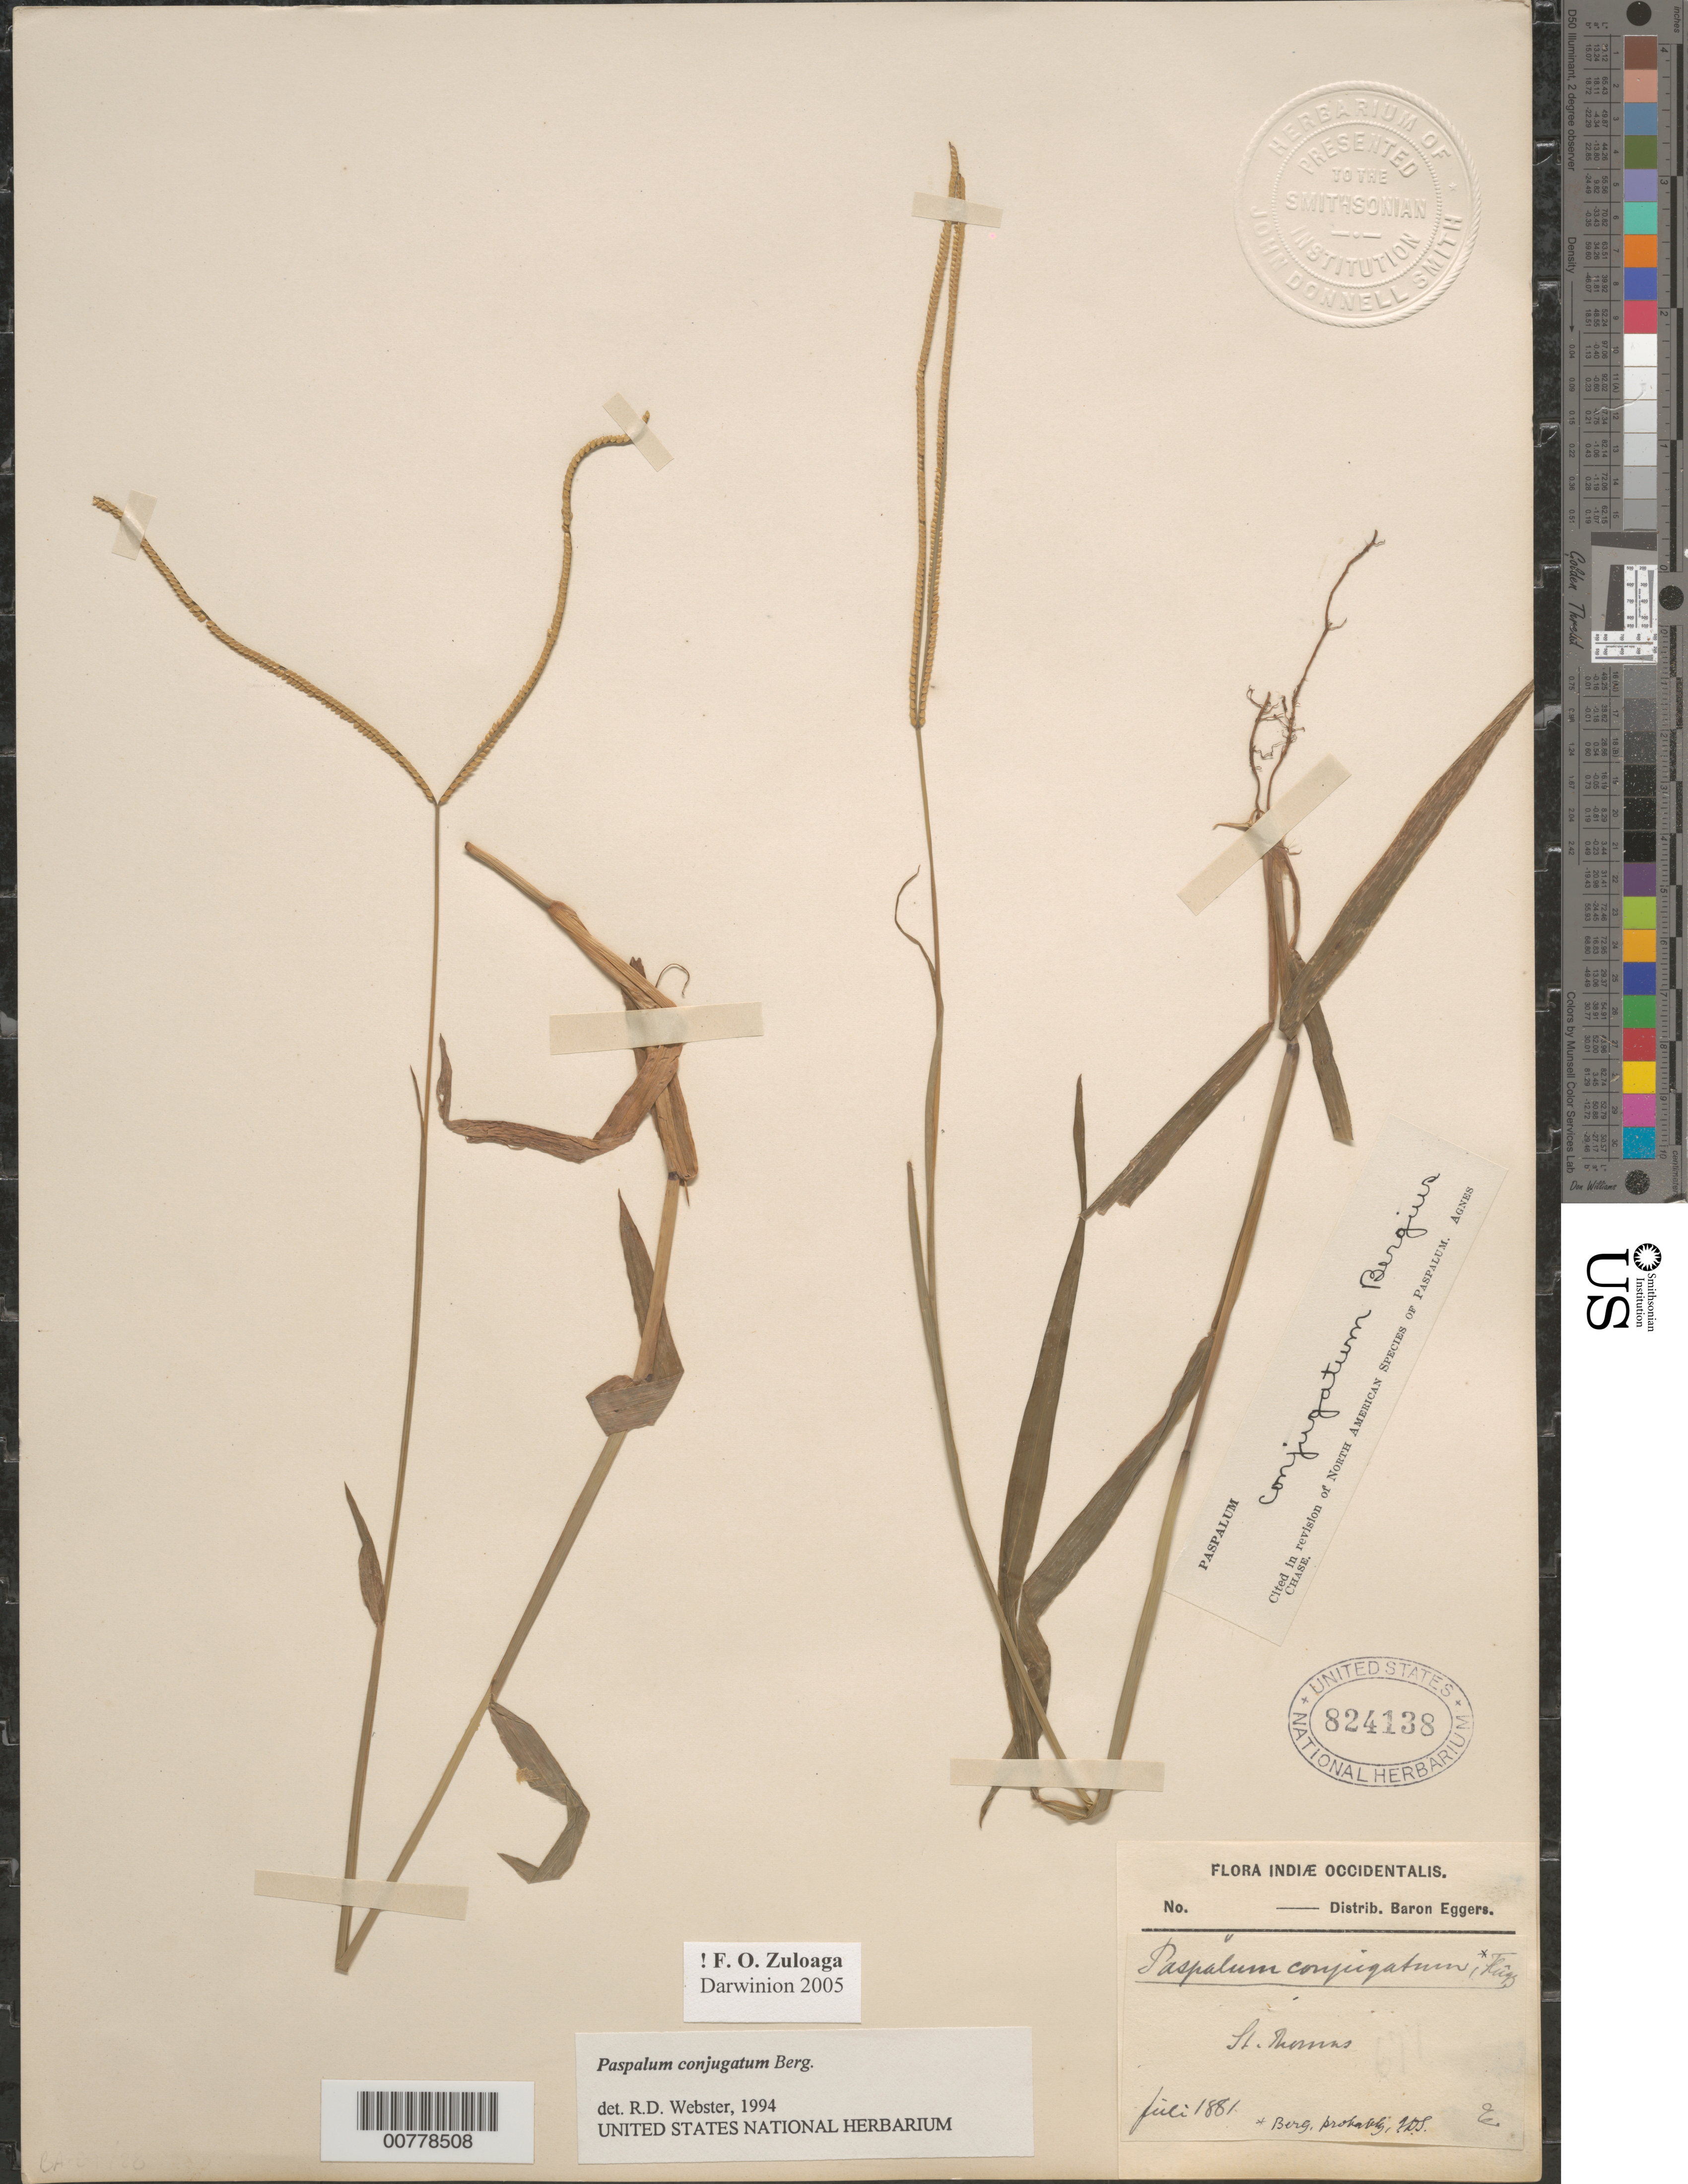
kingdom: Plantae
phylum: Tracheophyta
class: Liliopsida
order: Poales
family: Poaceae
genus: Paspalum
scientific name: Paspalum conjugatum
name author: P.J. Bergius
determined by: Webster, Robert D.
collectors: H. F. A. von Eggers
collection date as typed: Jul 1881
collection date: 1881-07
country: U.S. Virgin Islands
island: St. Thomas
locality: St. Thomas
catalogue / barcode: US 824138